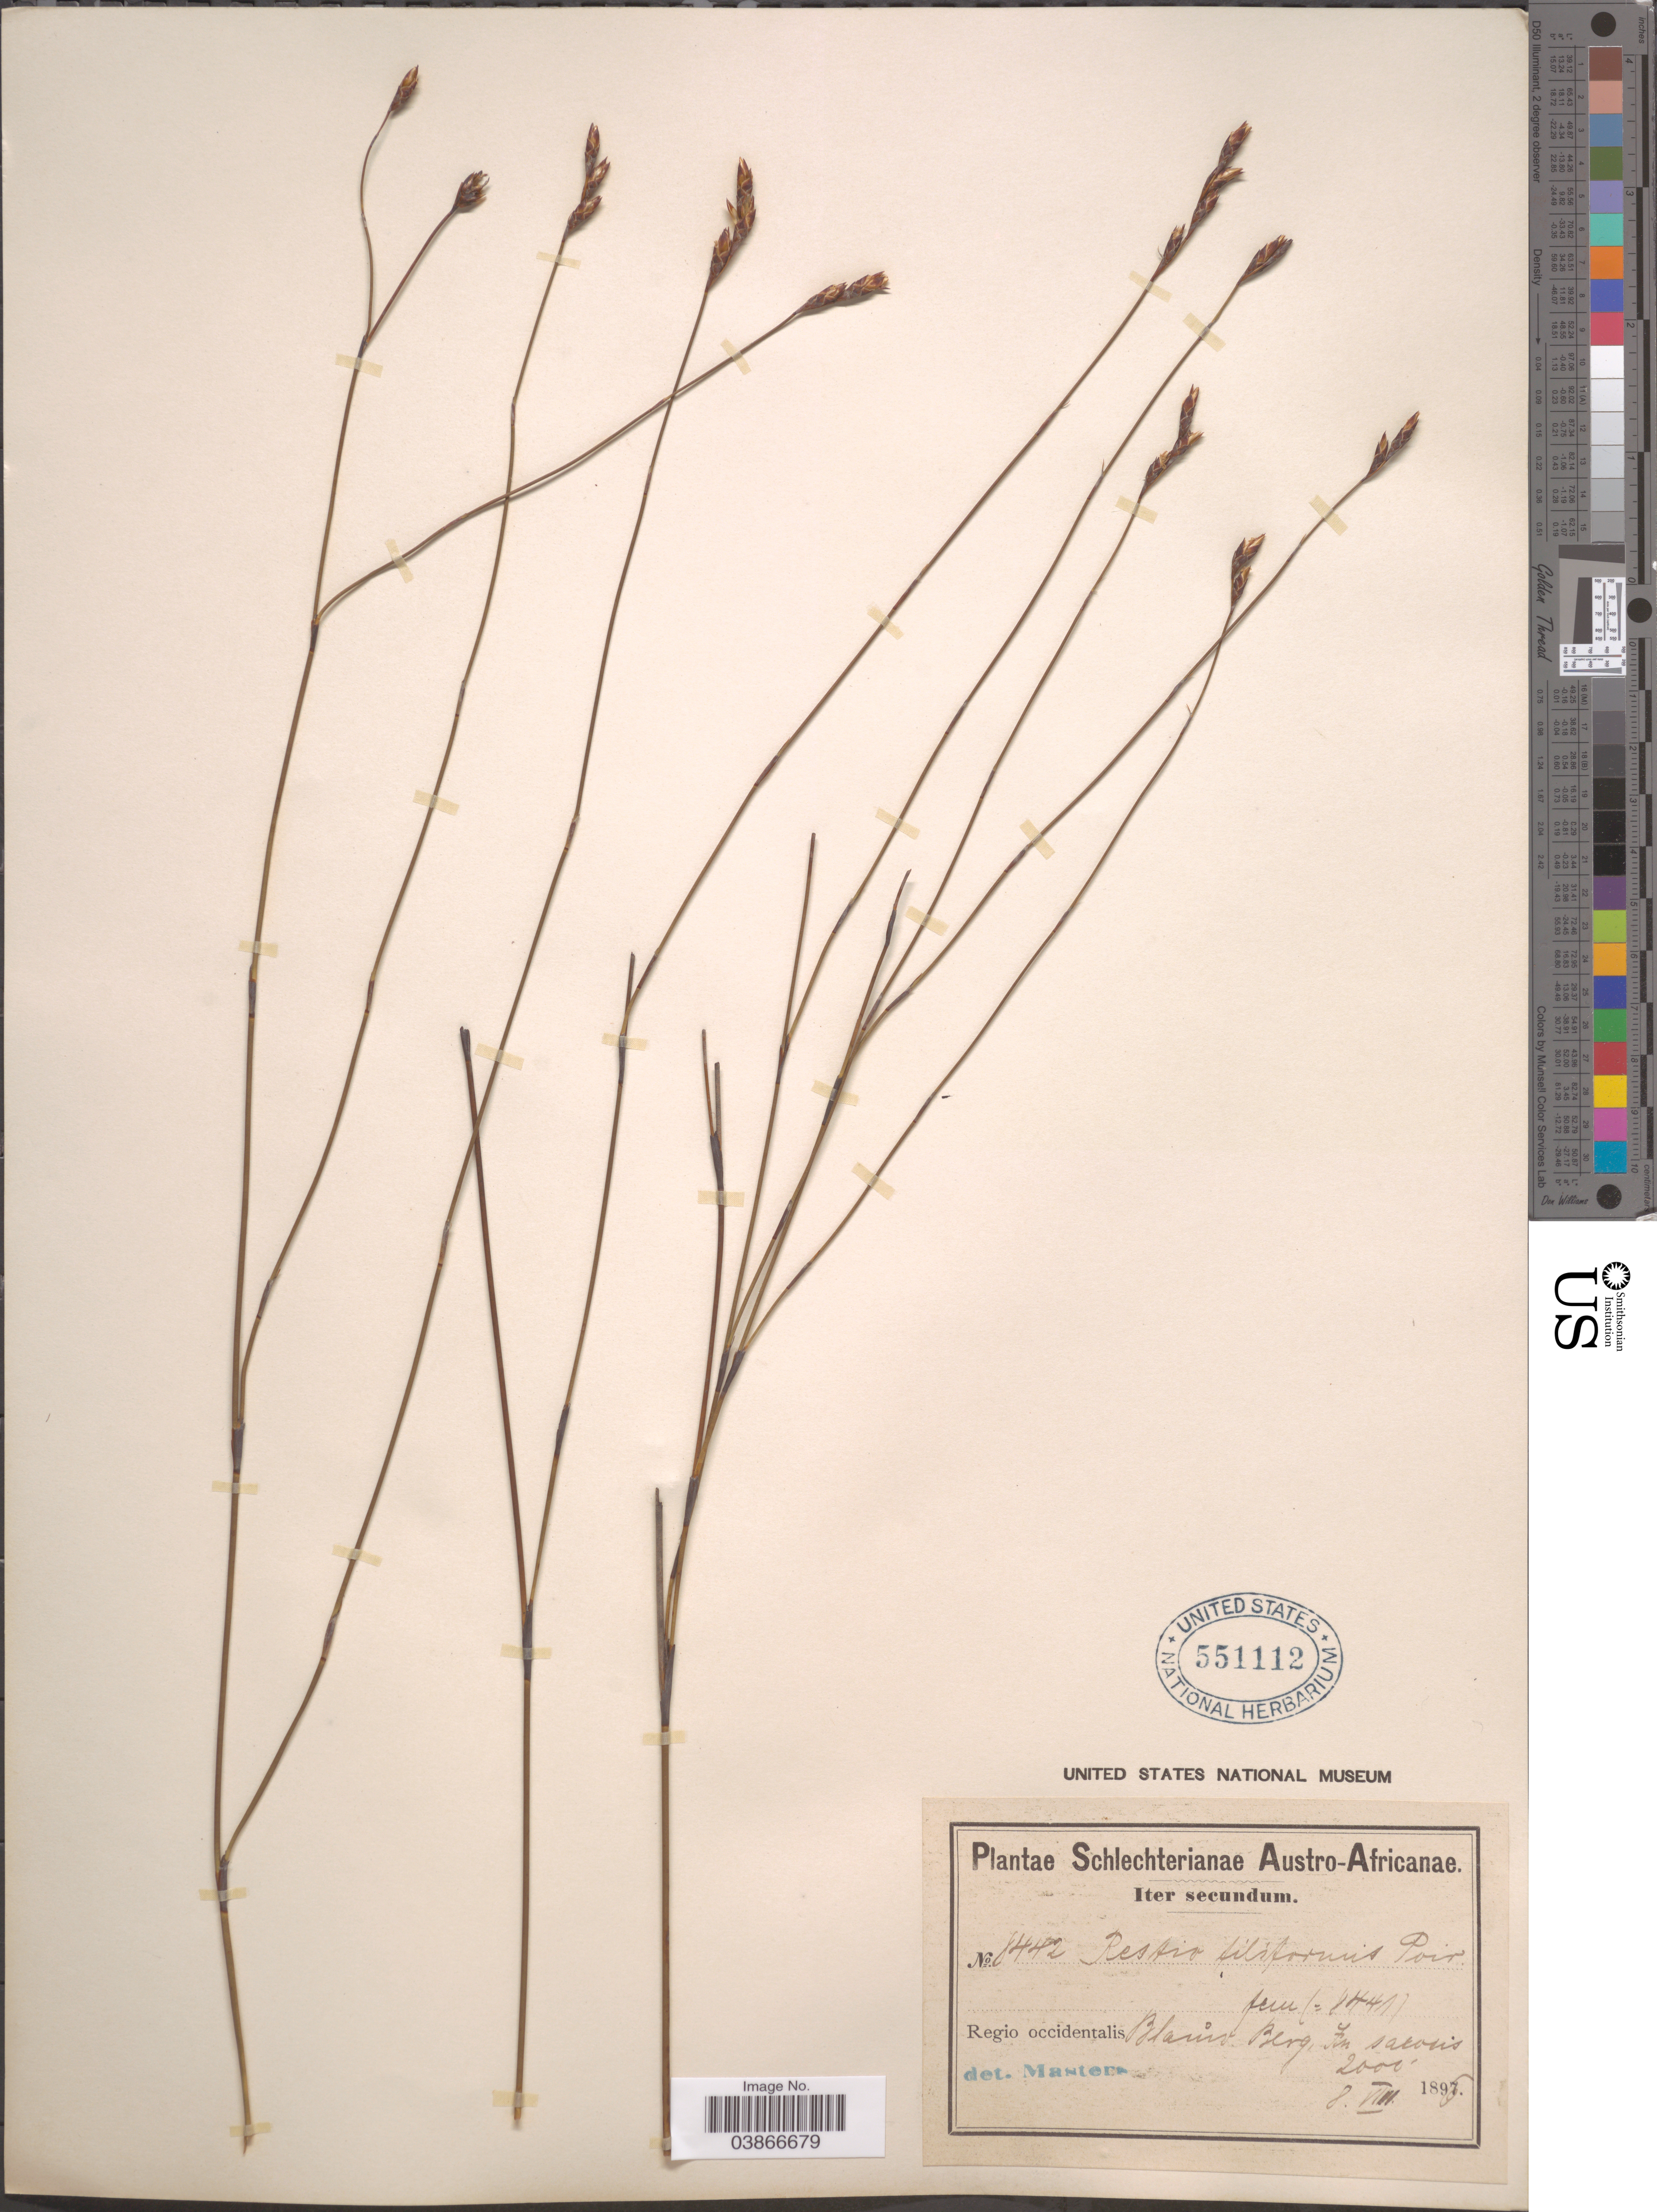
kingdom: Plantae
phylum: Tracheophyta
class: Liliopsida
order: Poales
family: Restionaceae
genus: Restio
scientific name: Restio filiformis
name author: Poir.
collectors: Schlechter, --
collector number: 8442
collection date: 1896-08-08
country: South Africa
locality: Austro-Africanæ. Regio occidentalis Blauw Berg, In saxosis.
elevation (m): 610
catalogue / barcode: US 551112